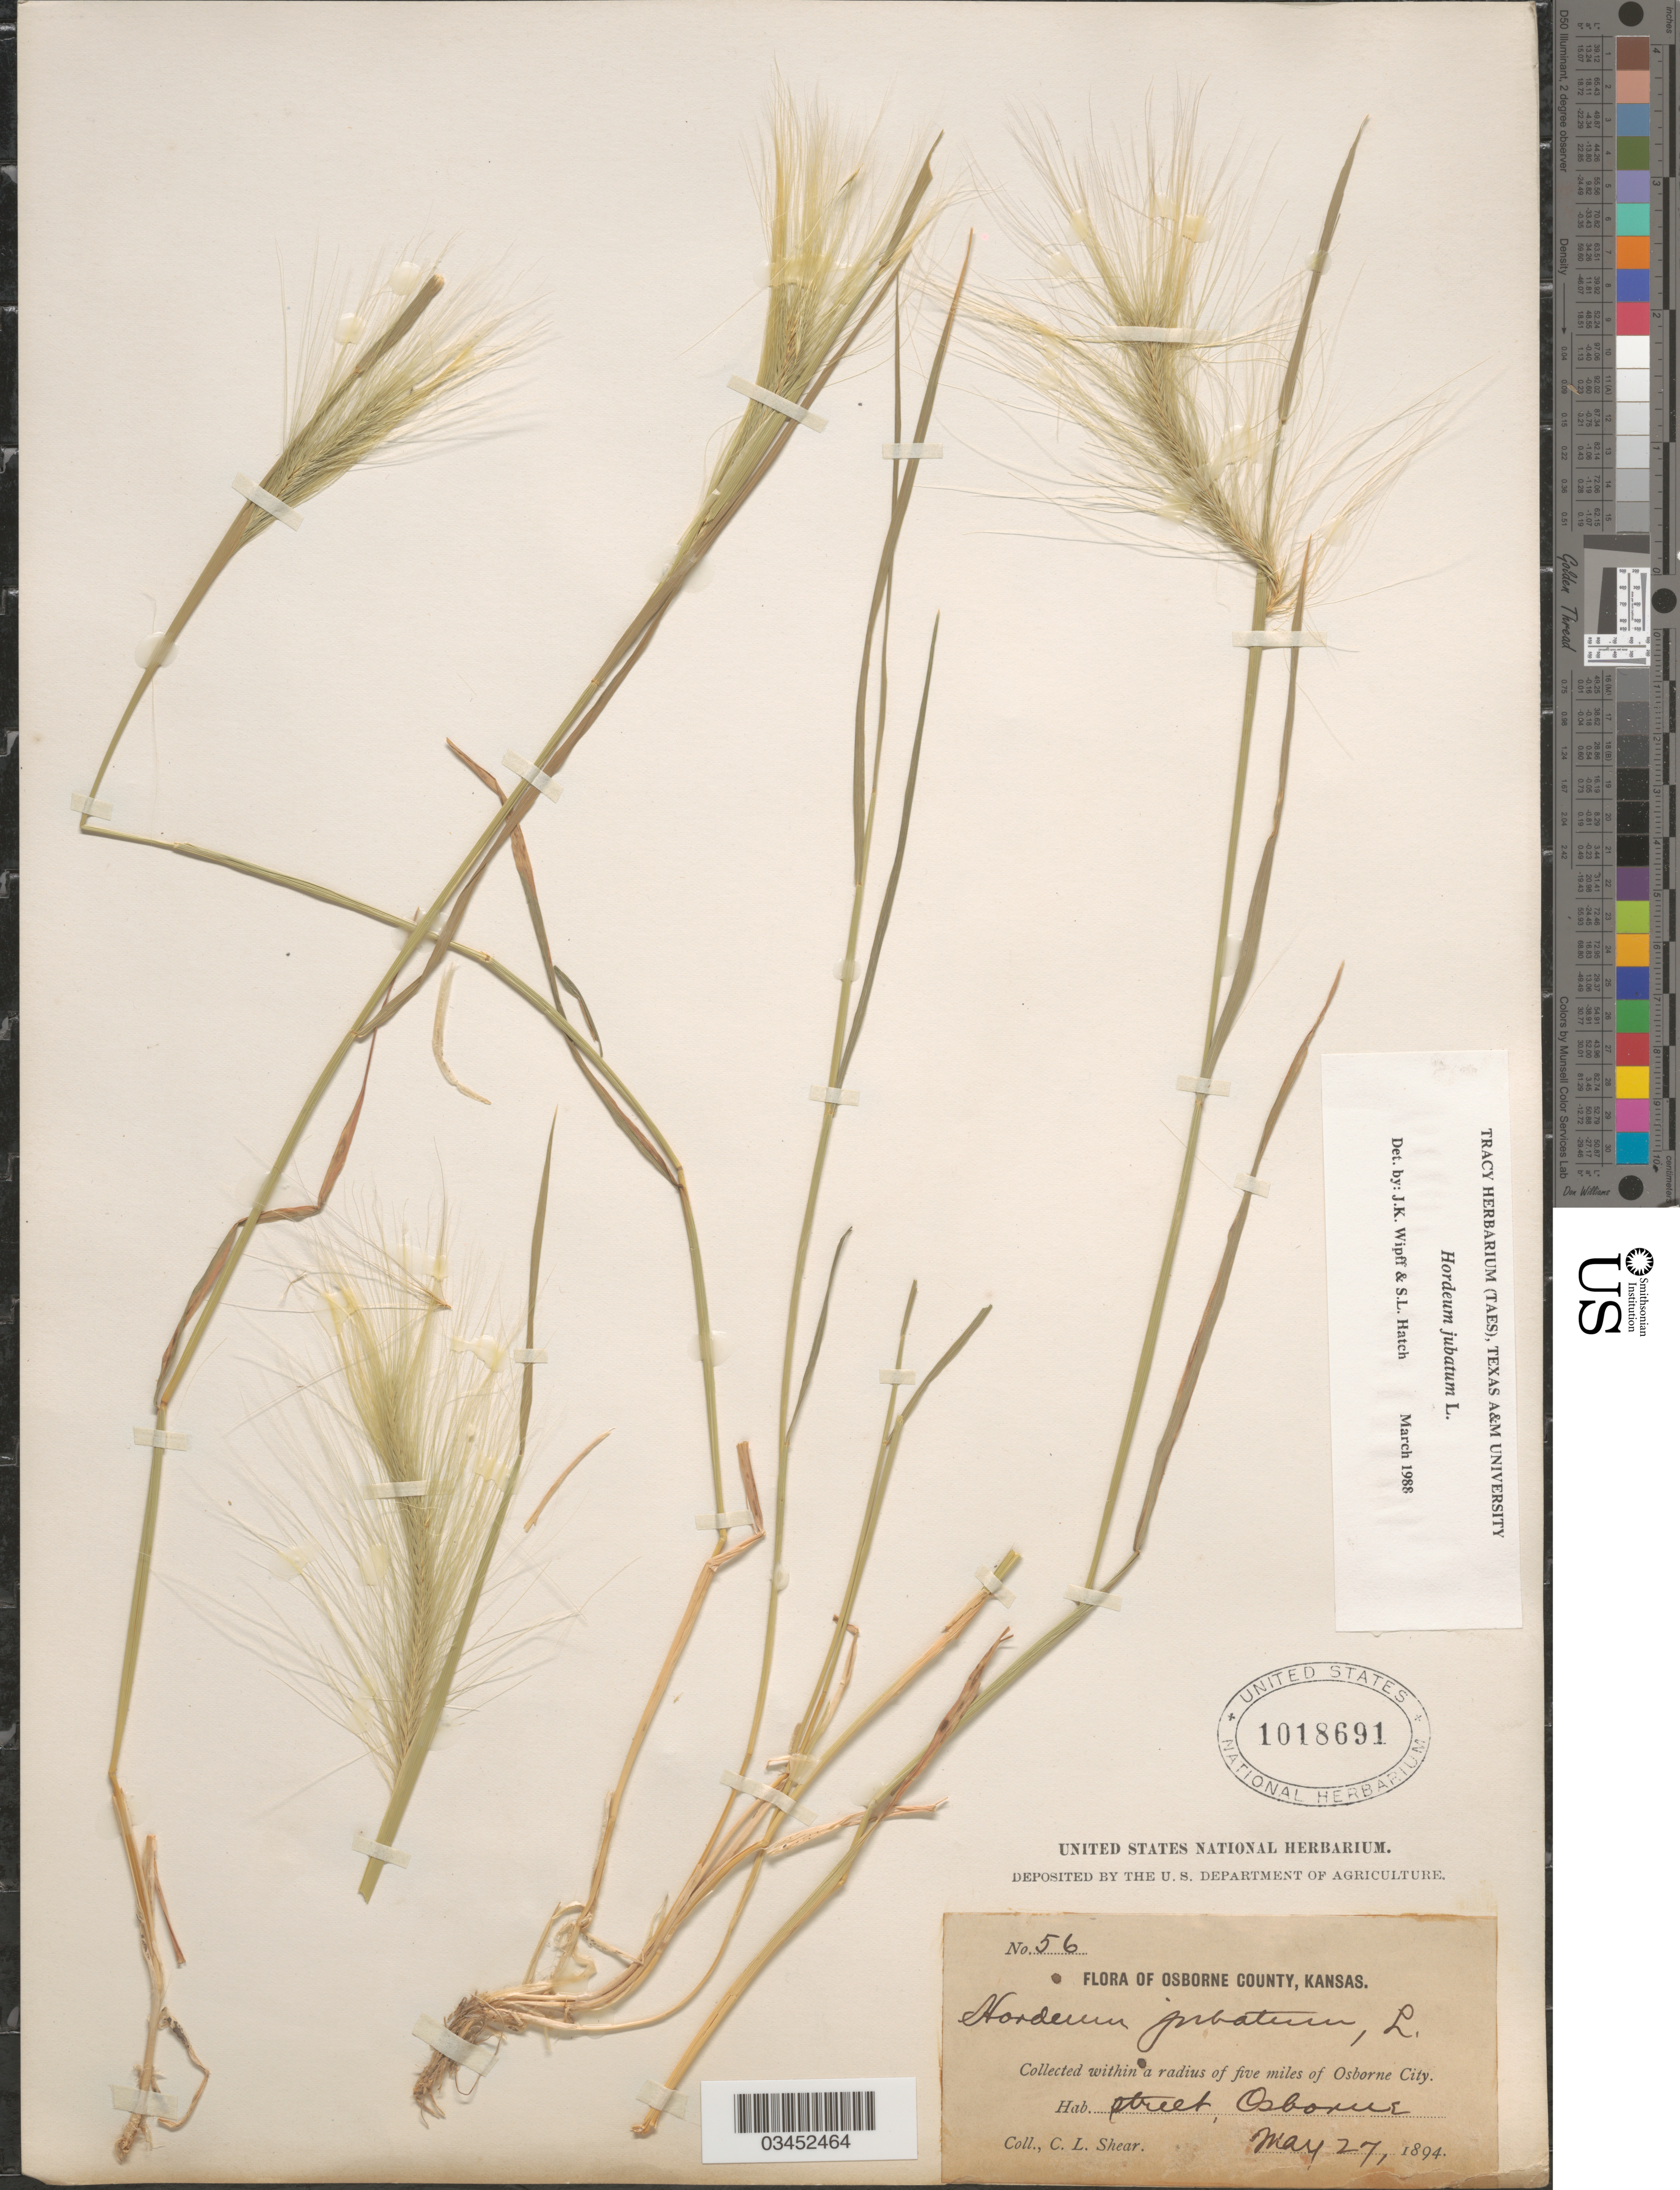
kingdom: Plantae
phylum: Tracheophyta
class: Liliopsida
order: Poales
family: Poaceae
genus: Hordeum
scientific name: Hordeum jubatum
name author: L.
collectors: C. L. Shear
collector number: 56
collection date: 1894-05-27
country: United States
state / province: Kansas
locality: Osborne County. Within a radius of five miles of Osborne City. Street, Osborne.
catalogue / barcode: US 1018691